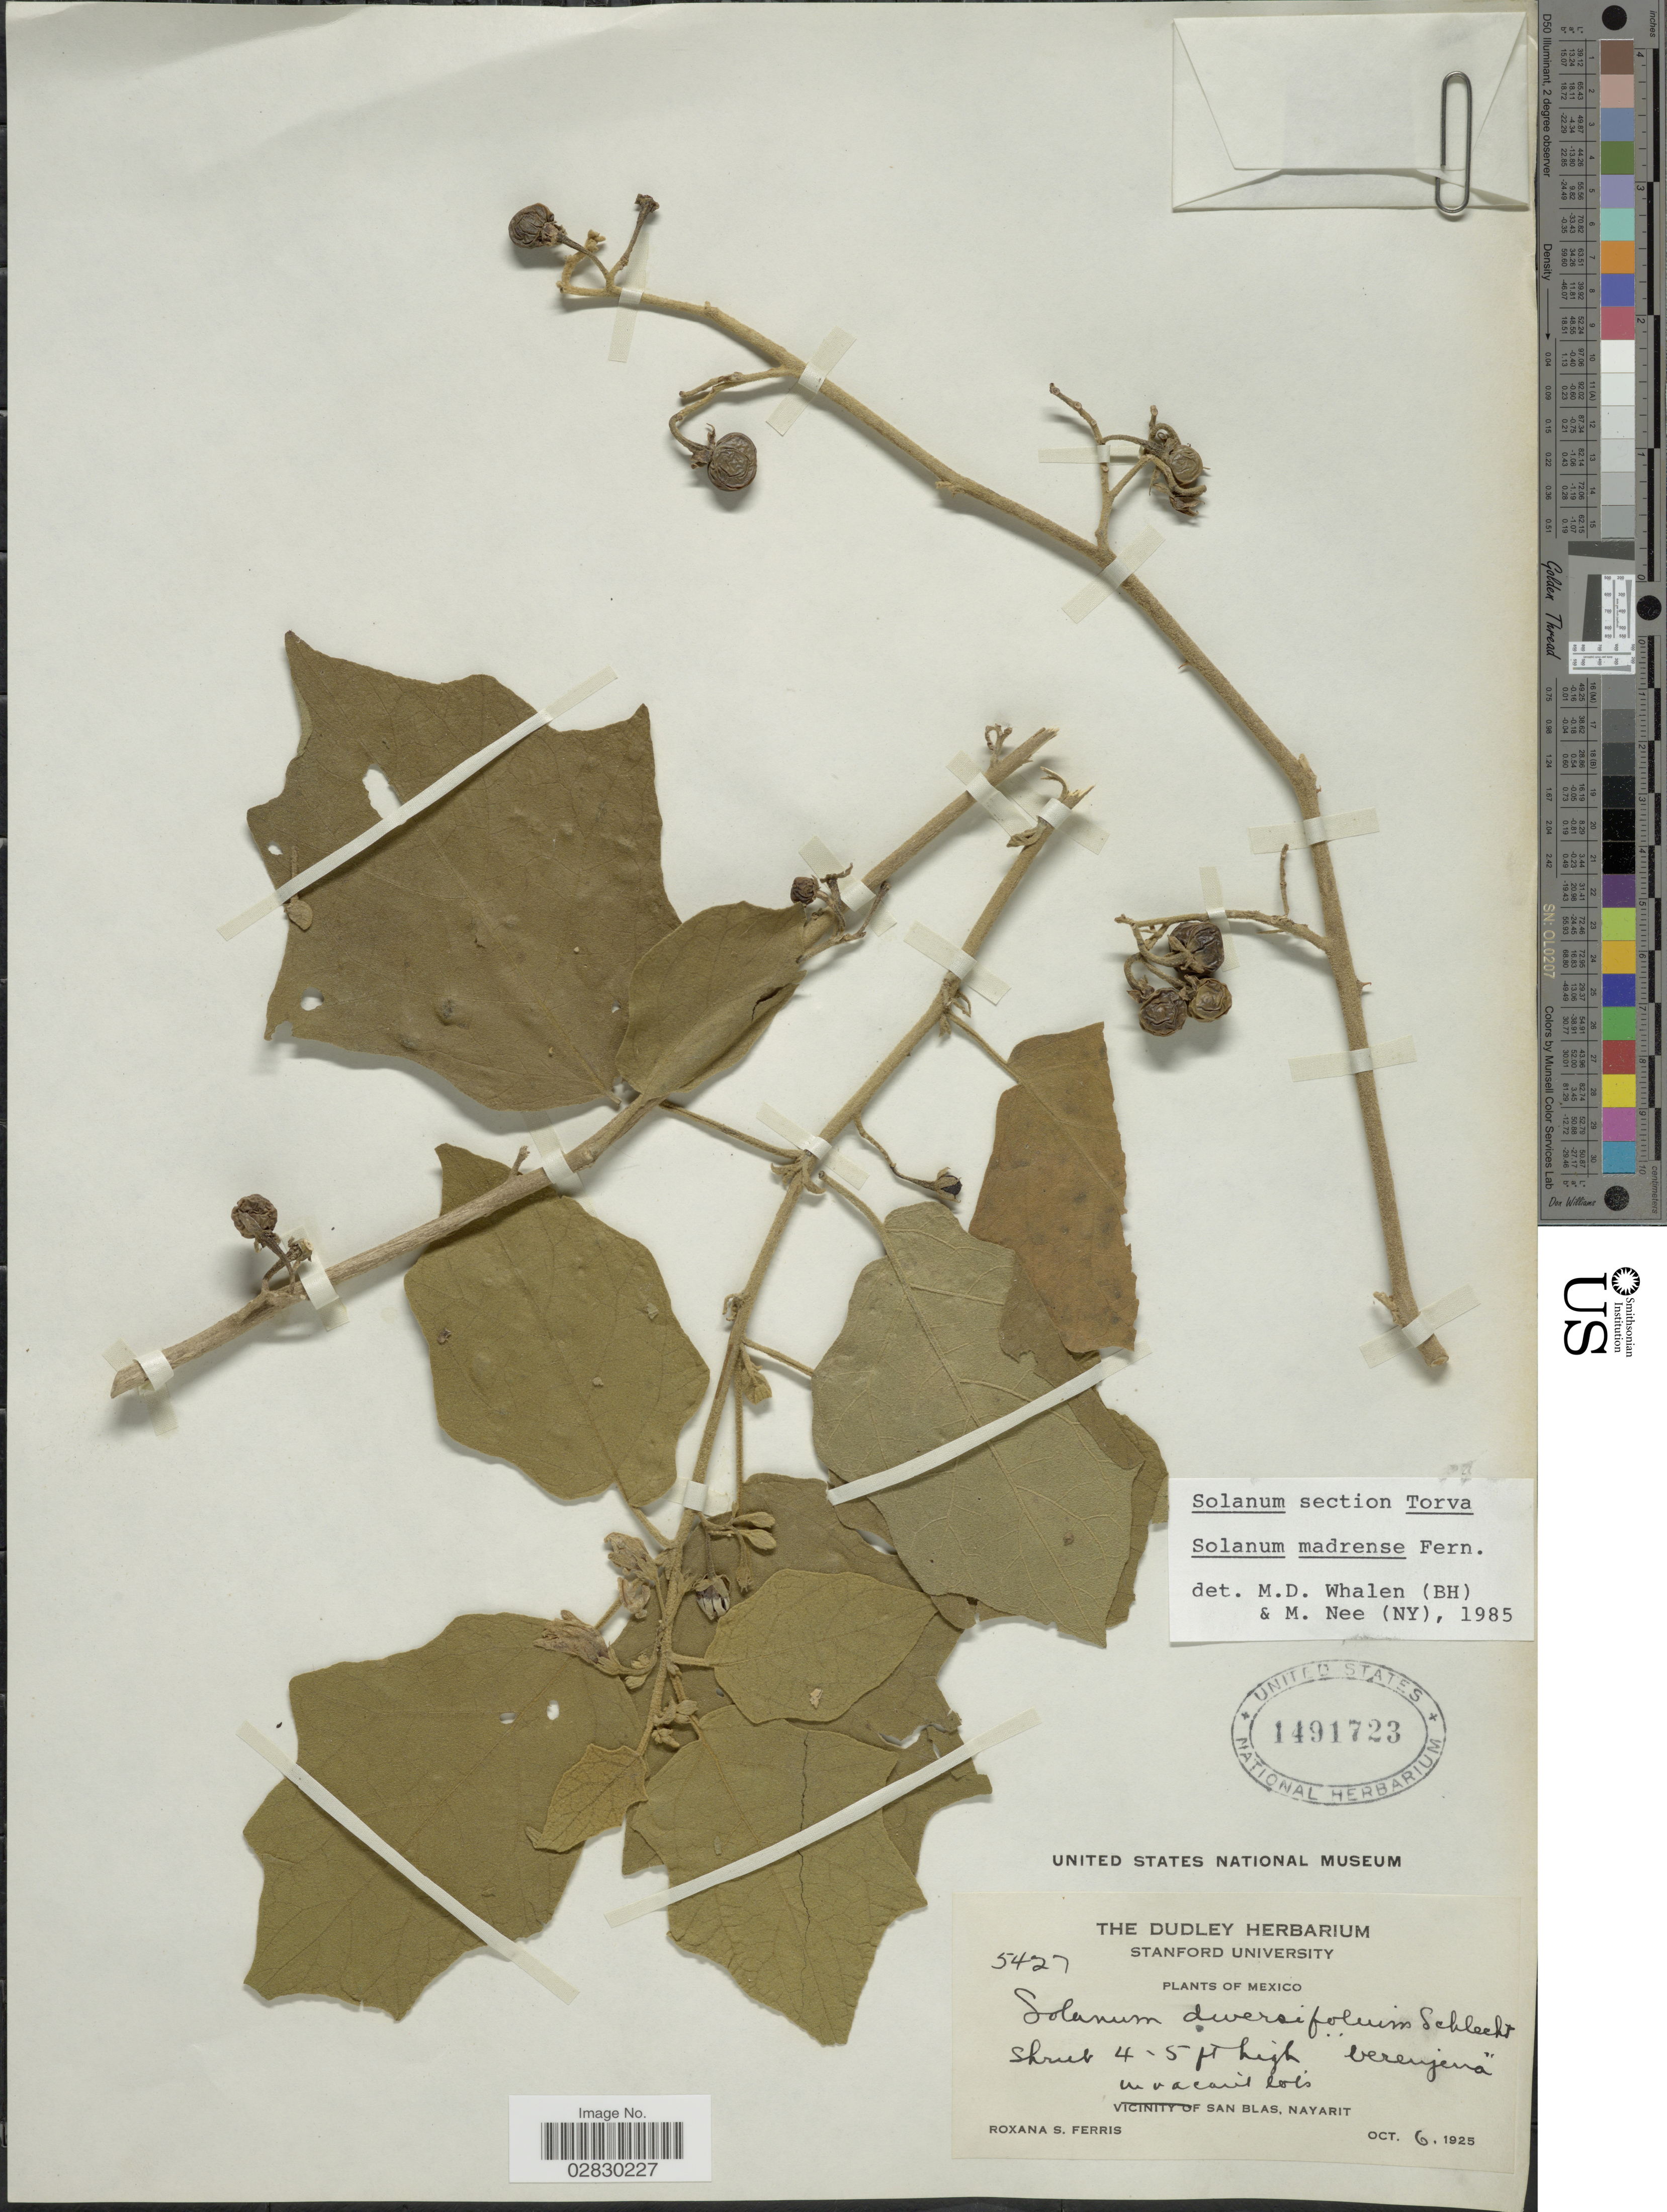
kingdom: Plantae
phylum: Tracheophyta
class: Magnoliopsida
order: Solanales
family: Solanaceae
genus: Solanum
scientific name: Solanum madrense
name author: Fernald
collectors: R. S. Ferris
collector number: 5427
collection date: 1925-10-06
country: Mexico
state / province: Nayarit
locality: San Blas.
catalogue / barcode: US 1491723